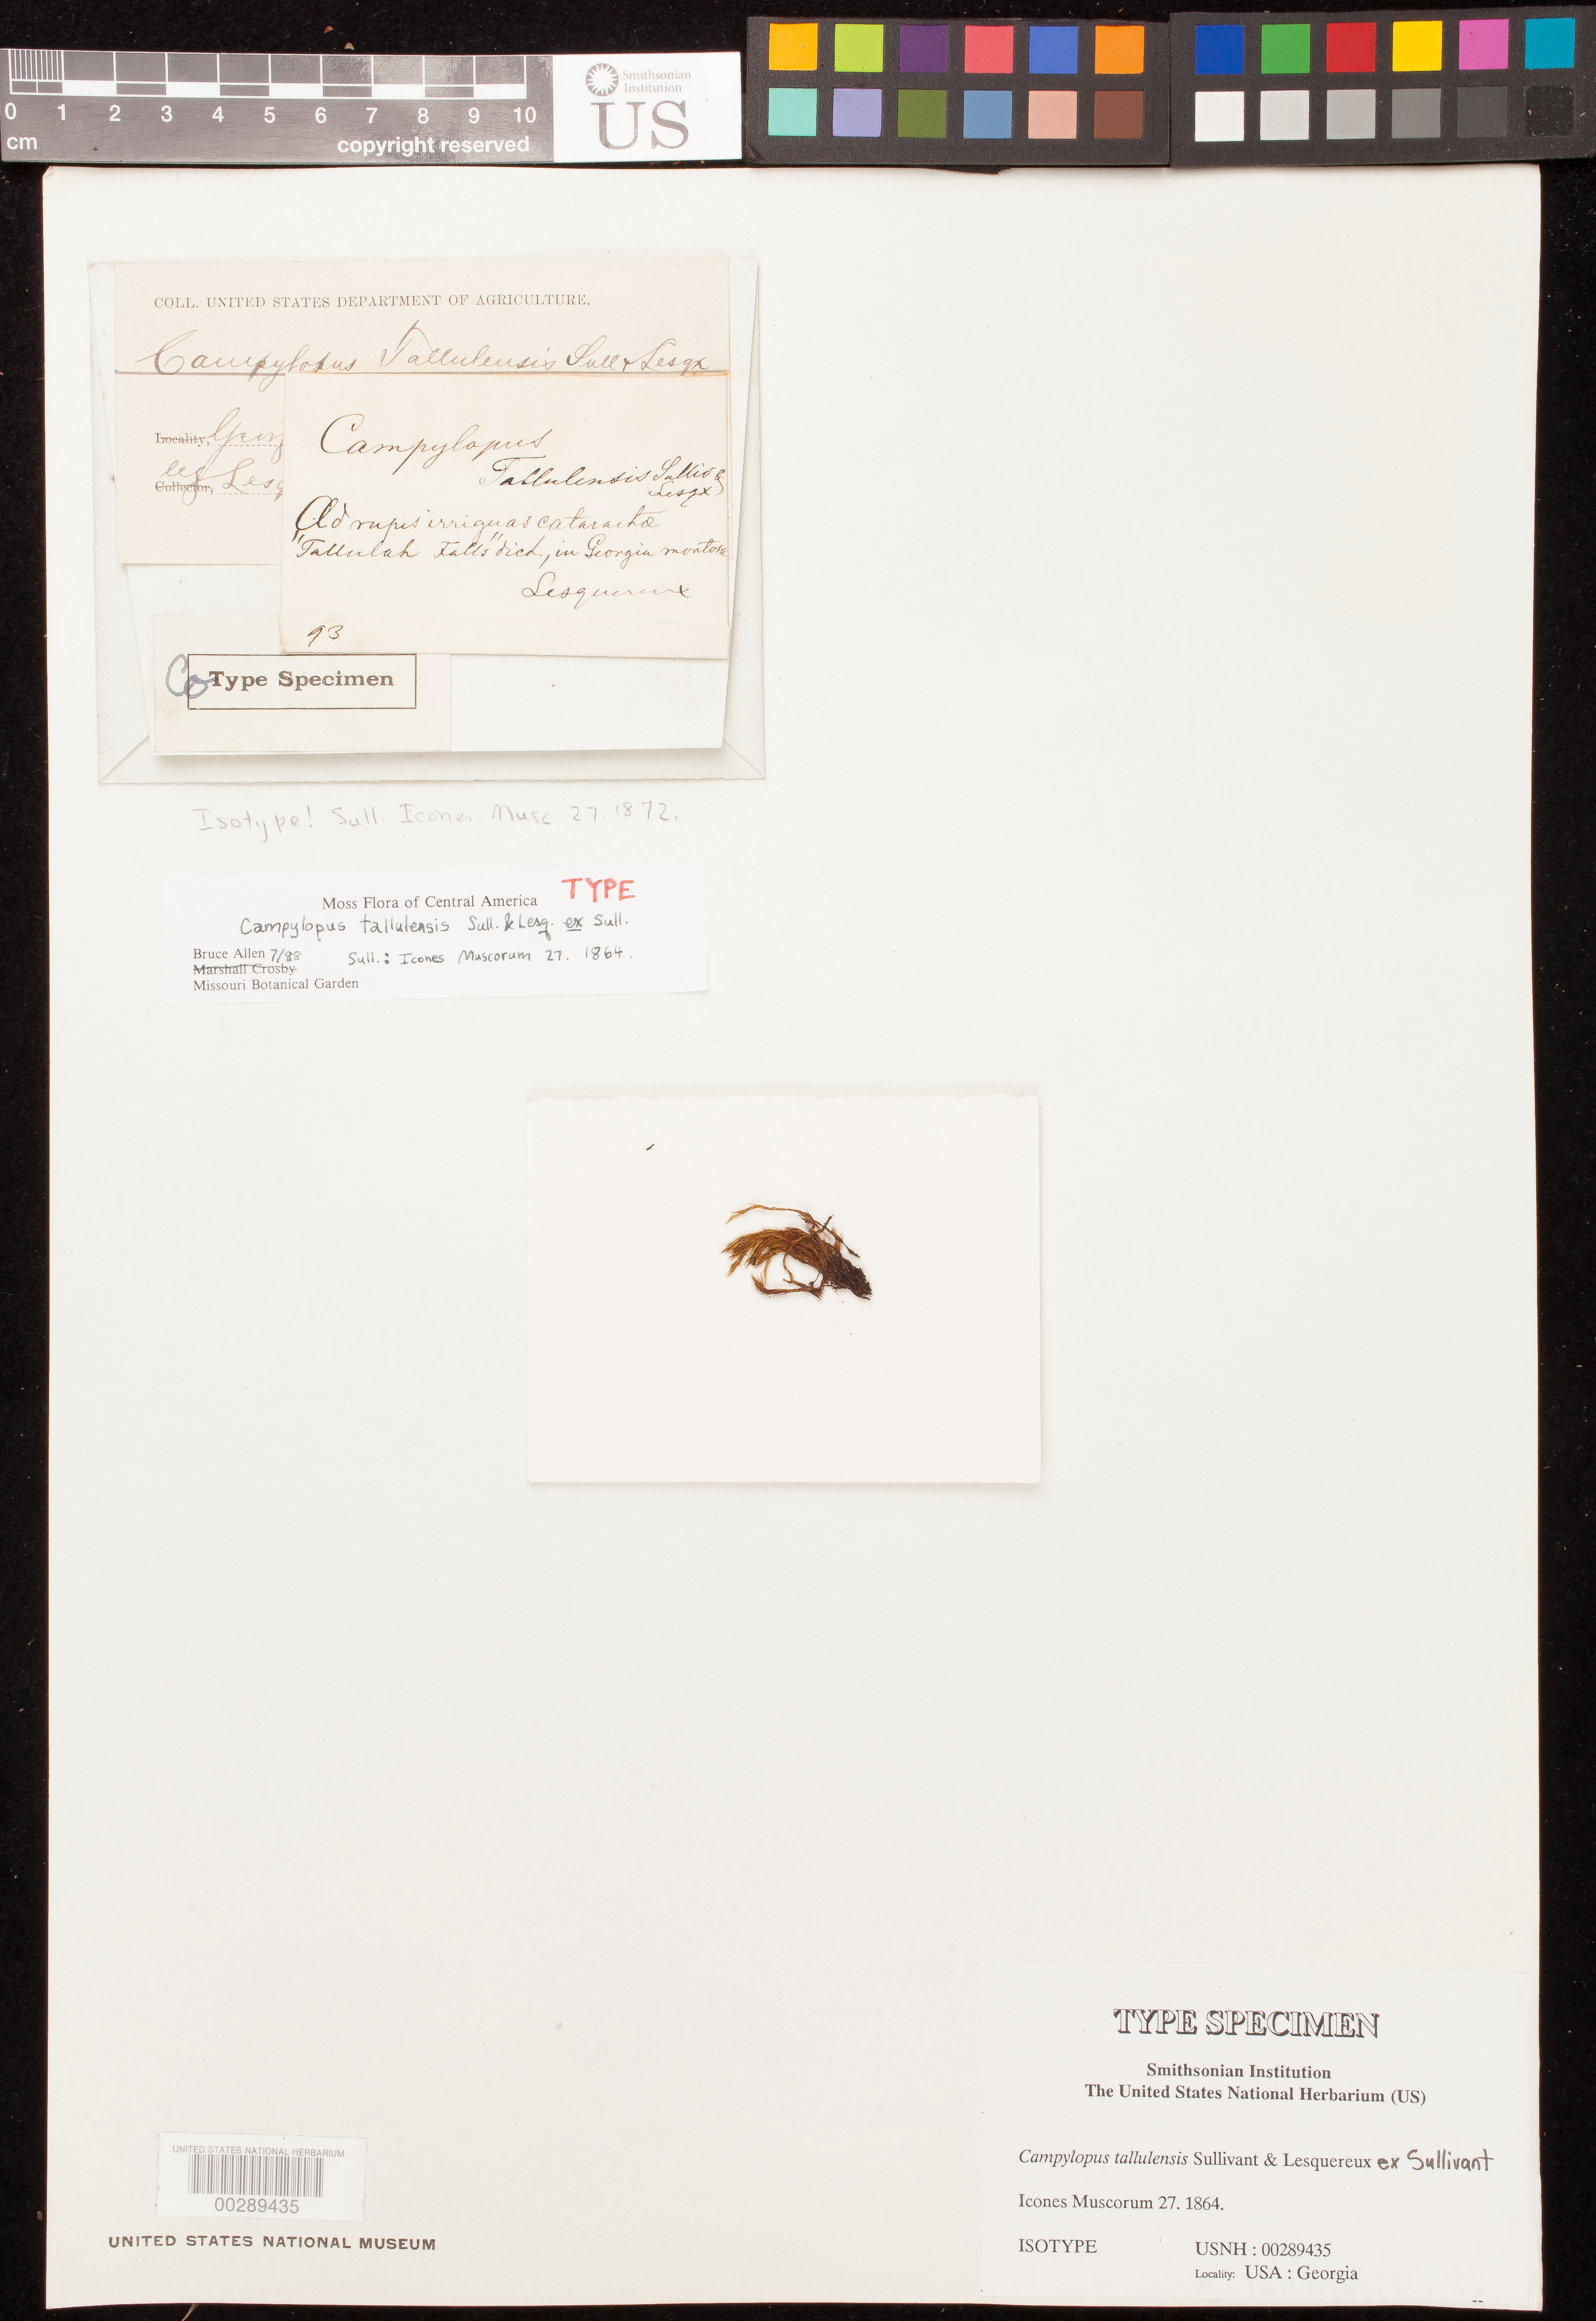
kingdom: Plantae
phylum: Bryophyta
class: Bryopsida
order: Dicranales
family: Leucobryaceae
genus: Campylopus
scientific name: Campylopus tallulensis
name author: Sull. & Lesq. ex Sull.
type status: Isotype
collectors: C. L. Lesquereux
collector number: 93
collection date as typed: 18--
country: United States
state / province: Georgia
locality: Tallulah Falls in Georgia Mountains.